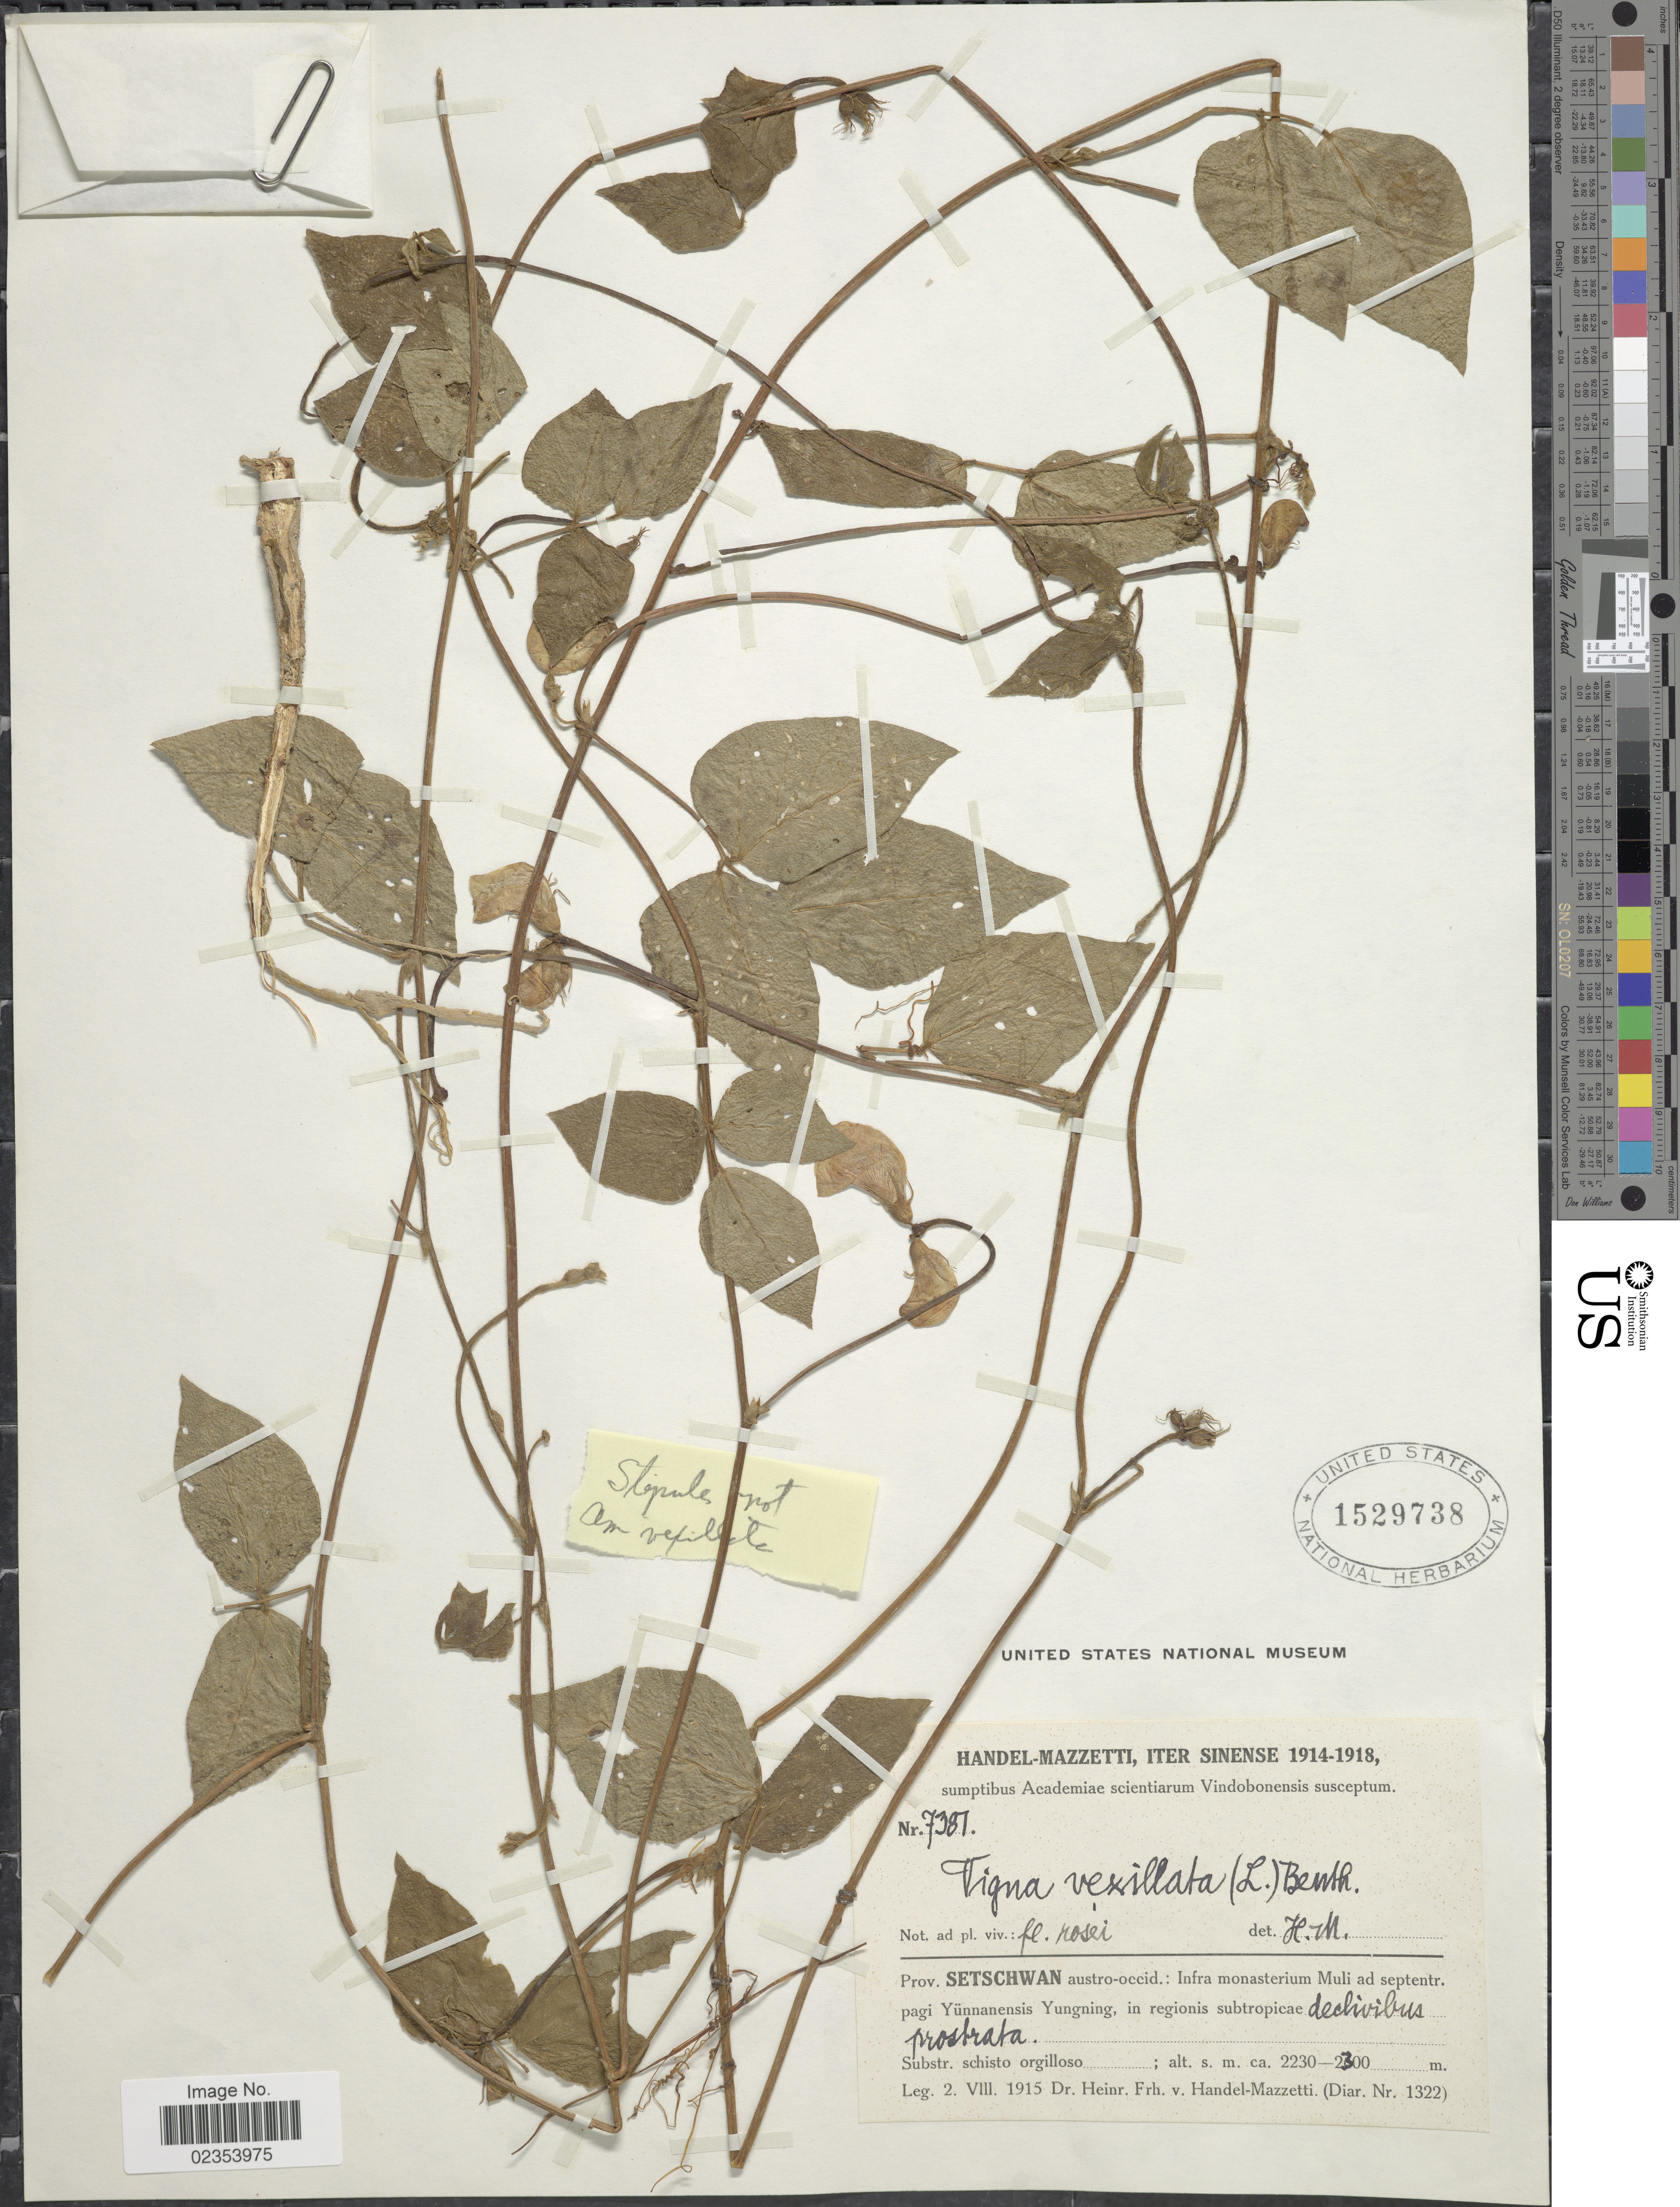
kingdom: Plantae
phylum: Tracheophyta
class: Magnoliopsida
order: Fabales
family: Fabaceae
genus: Vigna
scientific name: Vigna vexillata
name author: (L.) A. Rich.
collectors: H. Handel-Mazzetti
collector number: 7381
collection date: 1915-08-02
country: China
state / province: Sichuan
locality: Iter Sinense. Prov. Setschwan austro-occid.: Infra monasterium Muli ad septentr. pagi Yünnanensis Yungning, in regionis subtropicae declivibus prostrata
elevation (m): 2230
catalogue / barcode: US 1529738